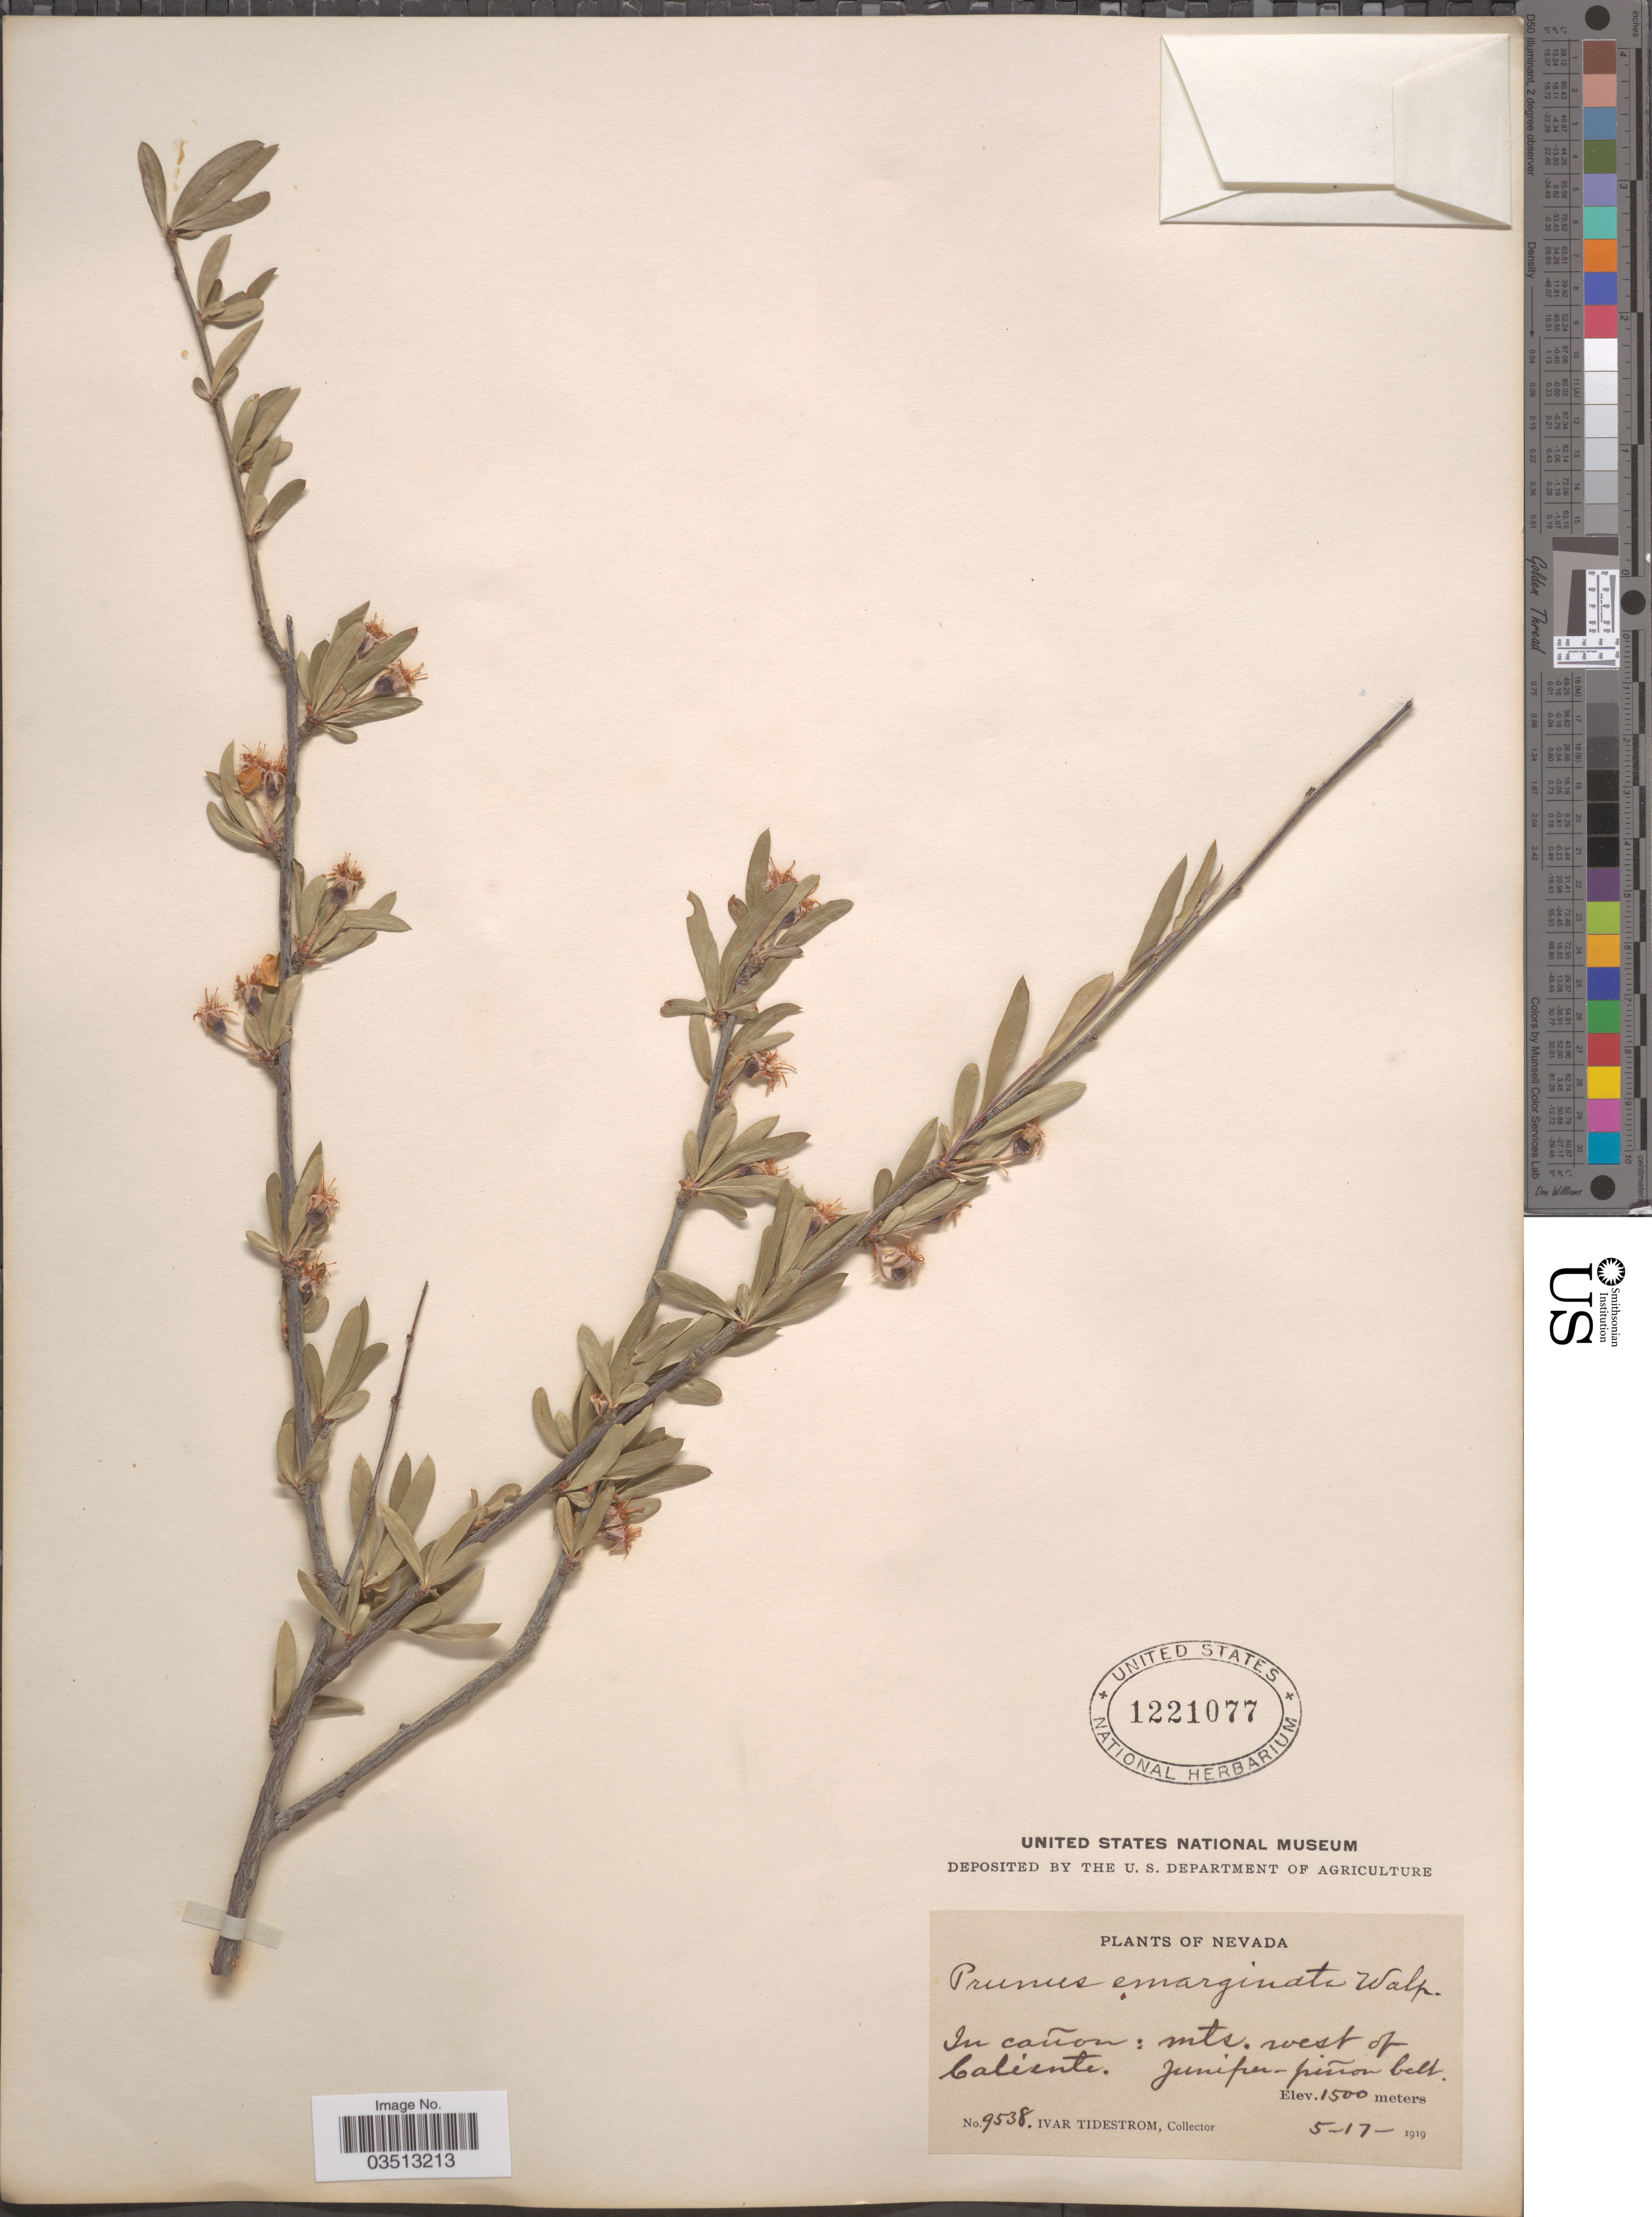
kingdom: Plantae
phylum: Tracheophyta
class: Magnoliopsida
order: Rosales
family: Rosaceae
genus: Peraphyllum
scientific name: Peraphyllum ramosissimum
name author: Nutt.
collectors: I. F. Tidestrom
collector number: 9538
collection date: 1919-05-17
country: United States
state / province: Nevada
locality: In cañon: mts. west of Caliente. Juniper-piñon belt.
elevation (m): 1500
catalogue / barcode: US 1221077